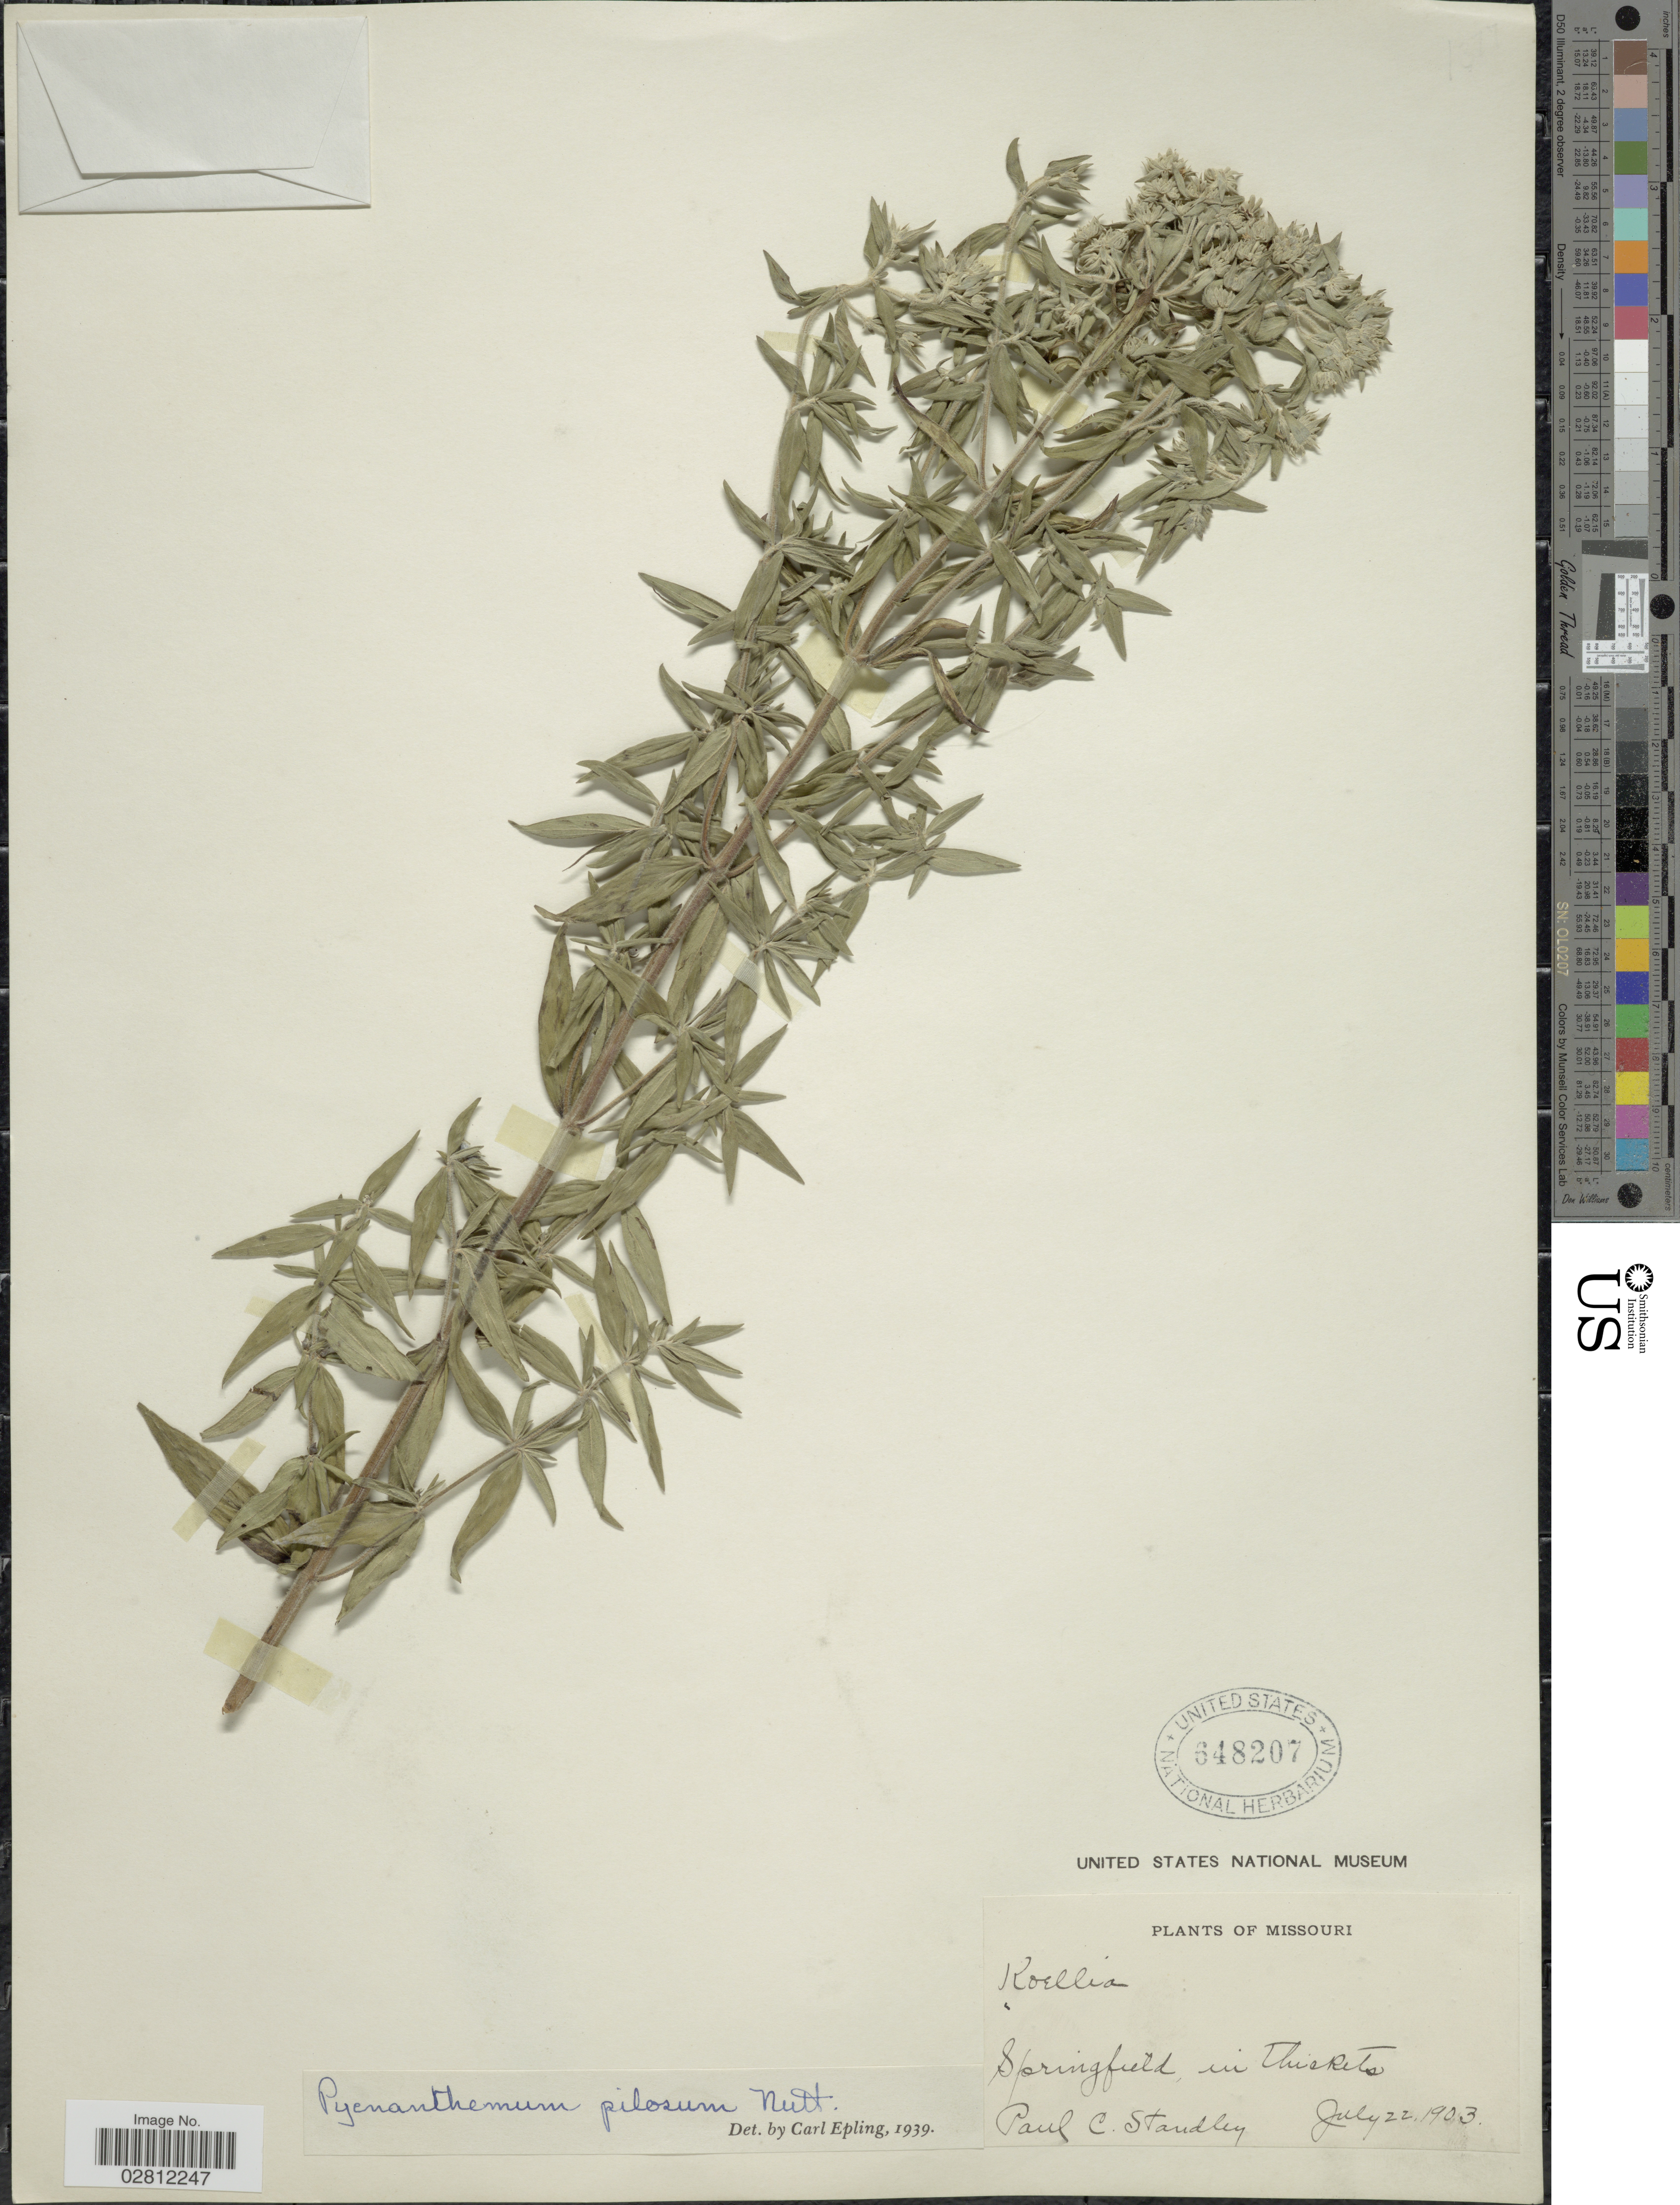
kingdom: Plantae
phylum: Tracheophyta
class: Magnoliopsida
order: Lamiales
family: Lamiaceae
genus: Pycnanthemum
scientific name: Pycnanthemum pilosum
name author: Nutt.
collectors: P. C. Standley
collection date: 1903-07-22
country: United States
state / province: Missouri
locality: Springfield in Thickets.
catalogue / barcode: US 648207